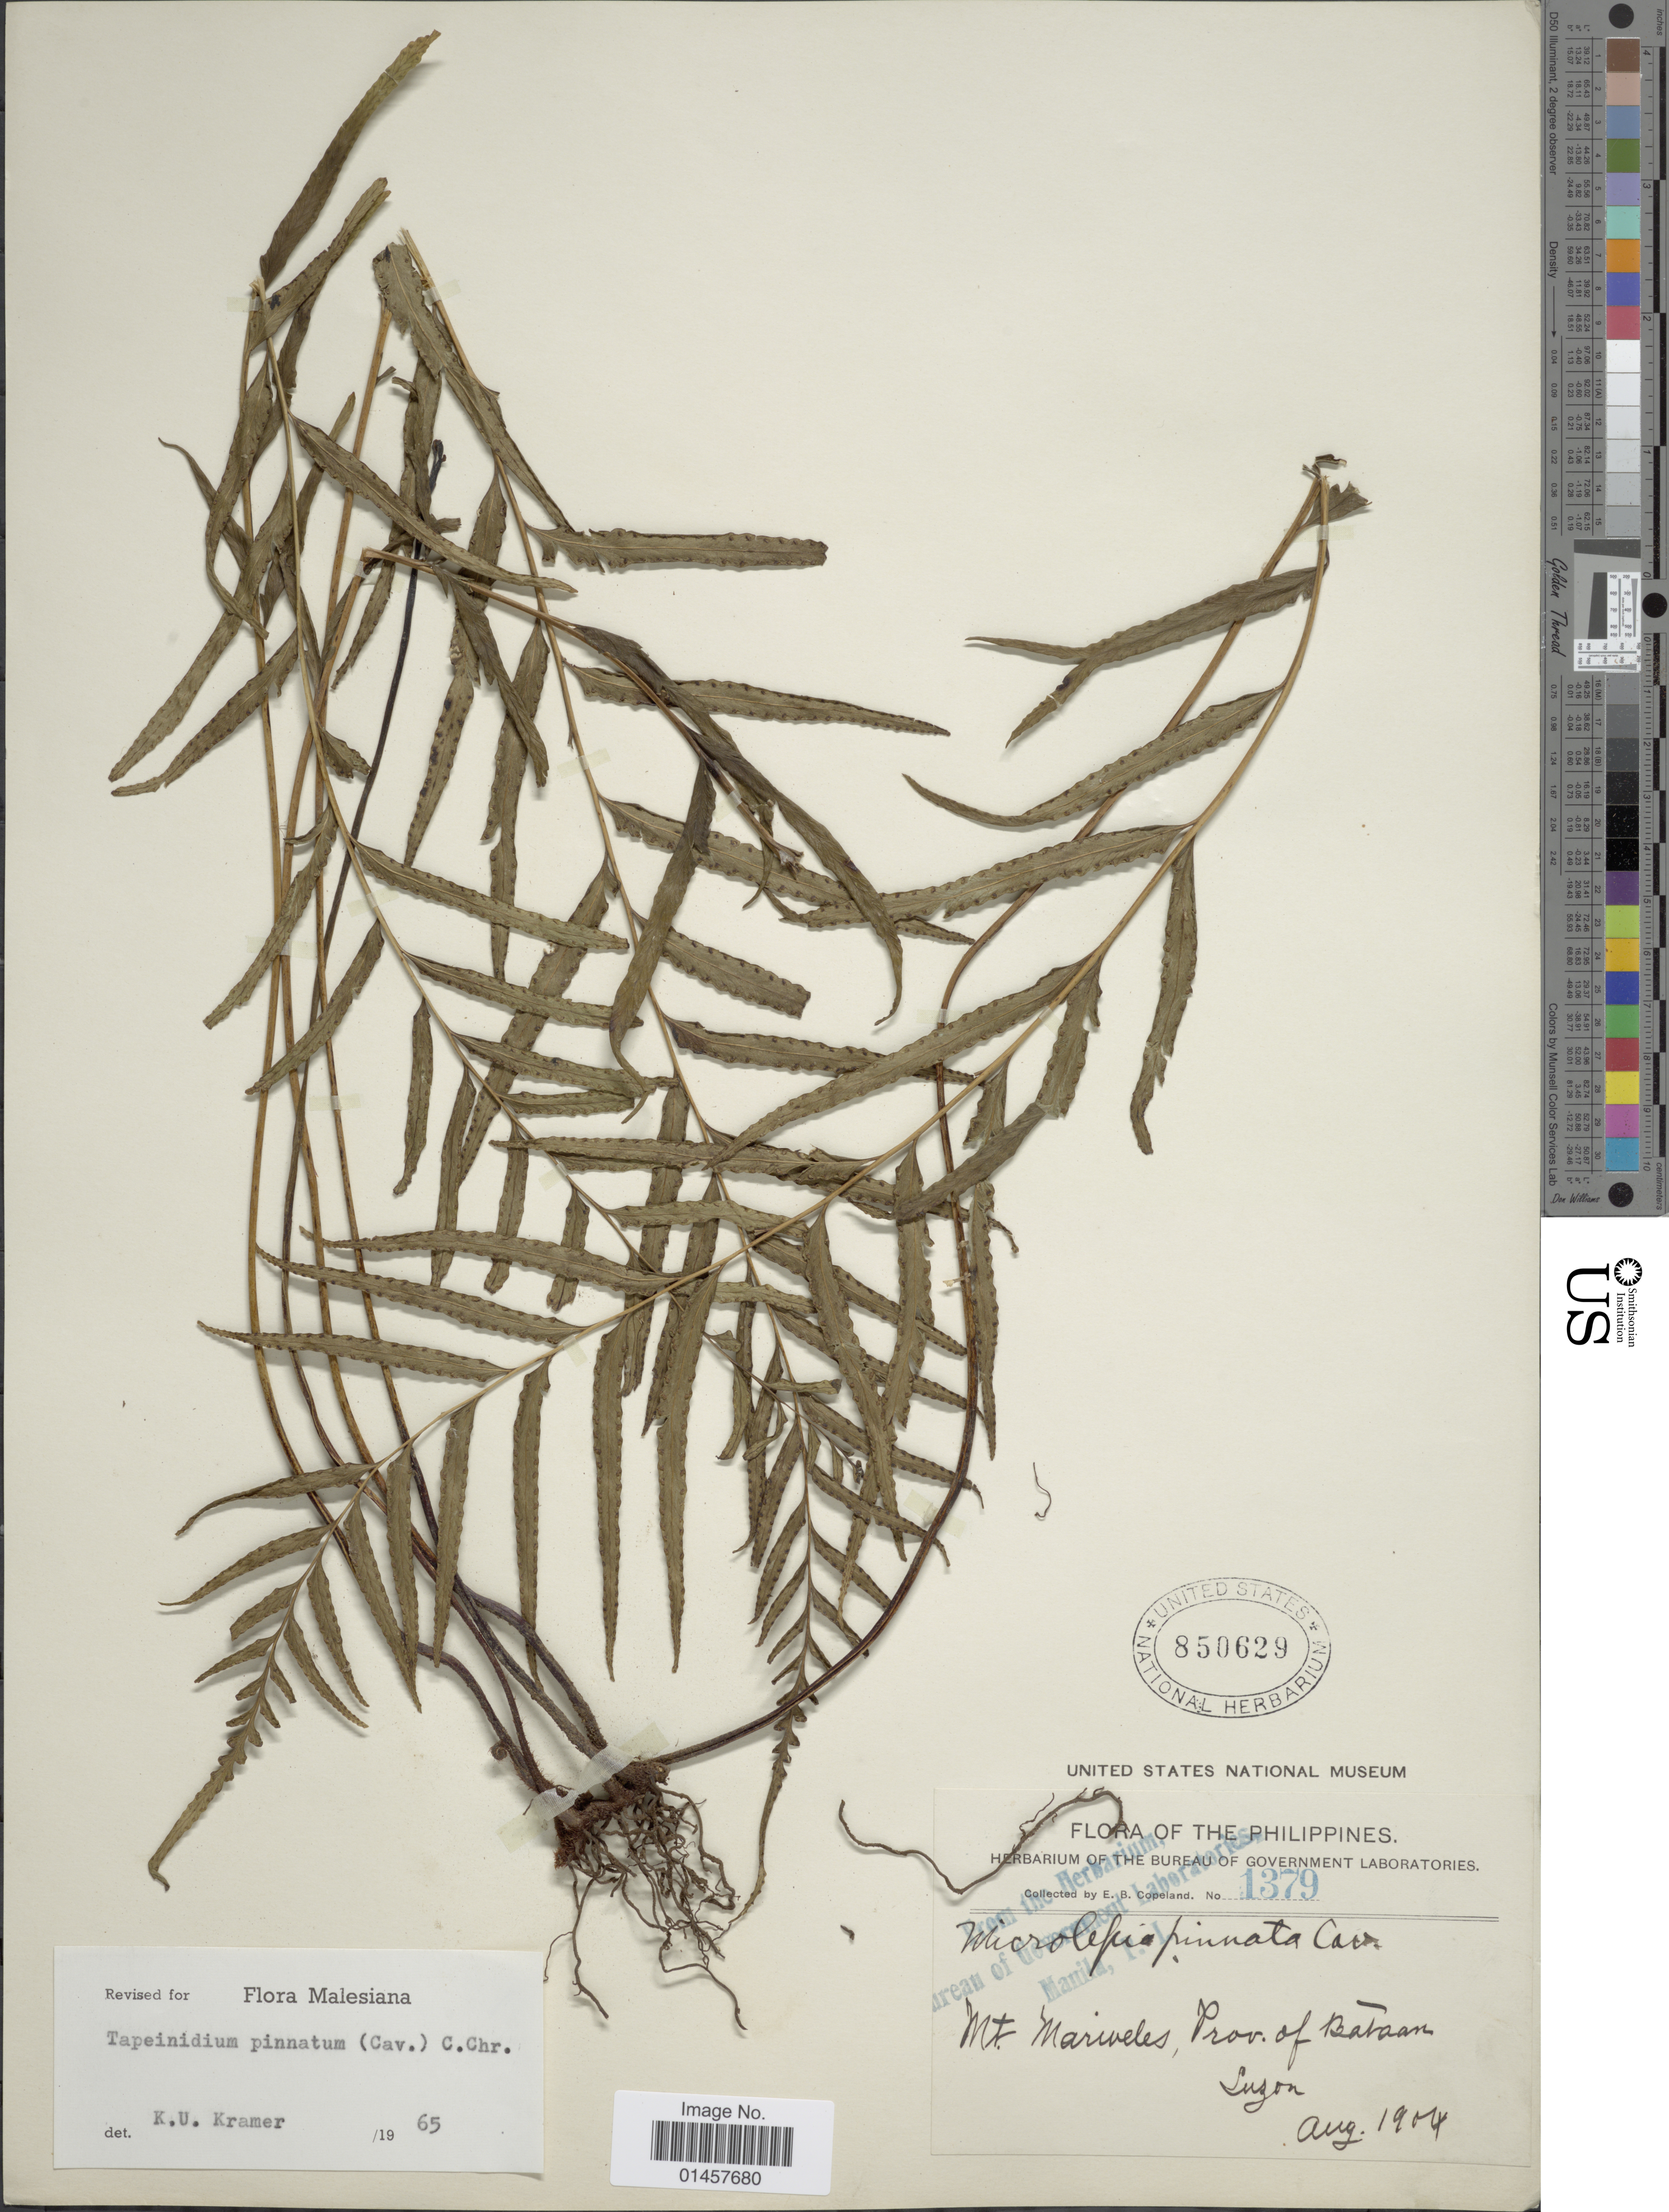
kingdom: Plantae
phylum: Tracheophyta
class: Polypodiopsida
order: Polypodiales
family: Lindsaeaceae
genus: Tapeinidium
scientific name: Tapeinidium pinnatum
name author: (Cav.) C. Chr.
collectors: E. B. Copeland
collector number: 1379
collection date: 1904-08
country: Philippines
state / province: Cagayan Valley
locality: Mt. Mariveles, Prov. of Bataan, Luzon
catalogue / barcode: US 850629